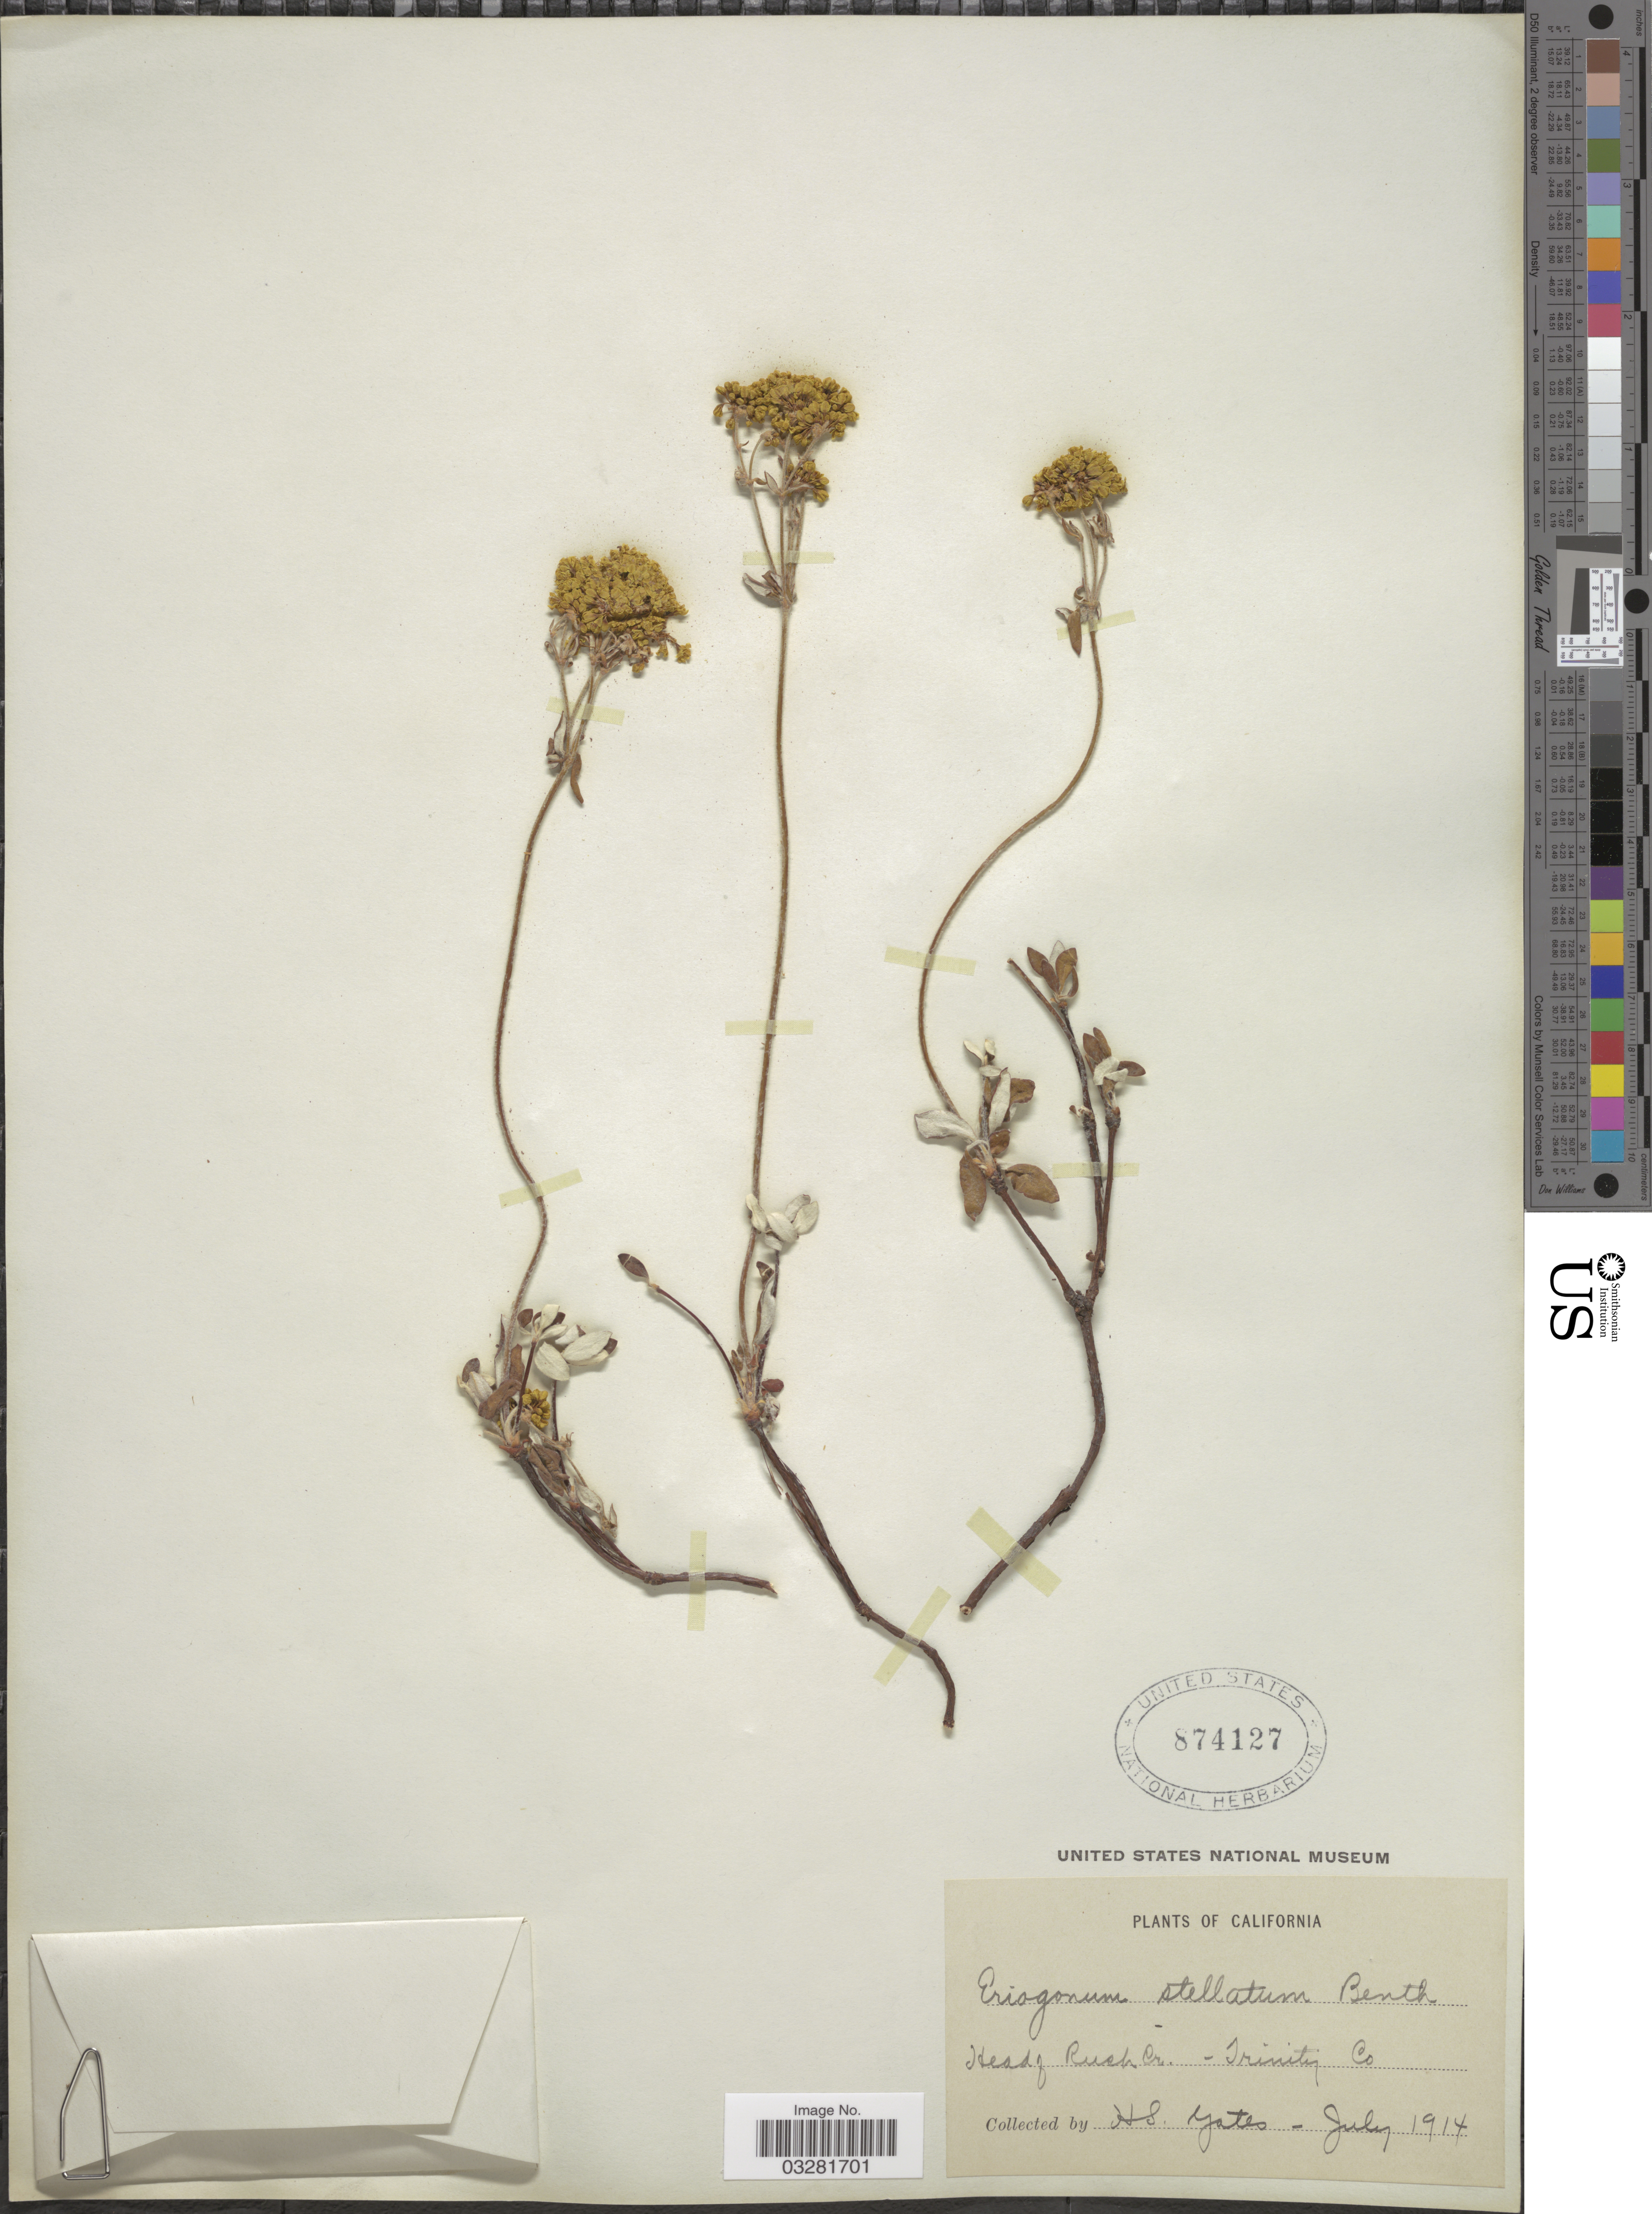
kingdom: Plantae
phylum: Tracheophyta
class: Magnoliopsida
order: Caryophyllales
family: Polygonaceae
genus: Eriogonum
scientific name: Eriogonum umbellatum var. stellatum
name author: (Benth.) M.E. Jones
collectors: H. Gates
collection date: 1914-07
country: United States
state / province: California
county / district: Trinity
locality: Head of Rush Cr. - Trinity Co.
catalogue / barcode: US 874127